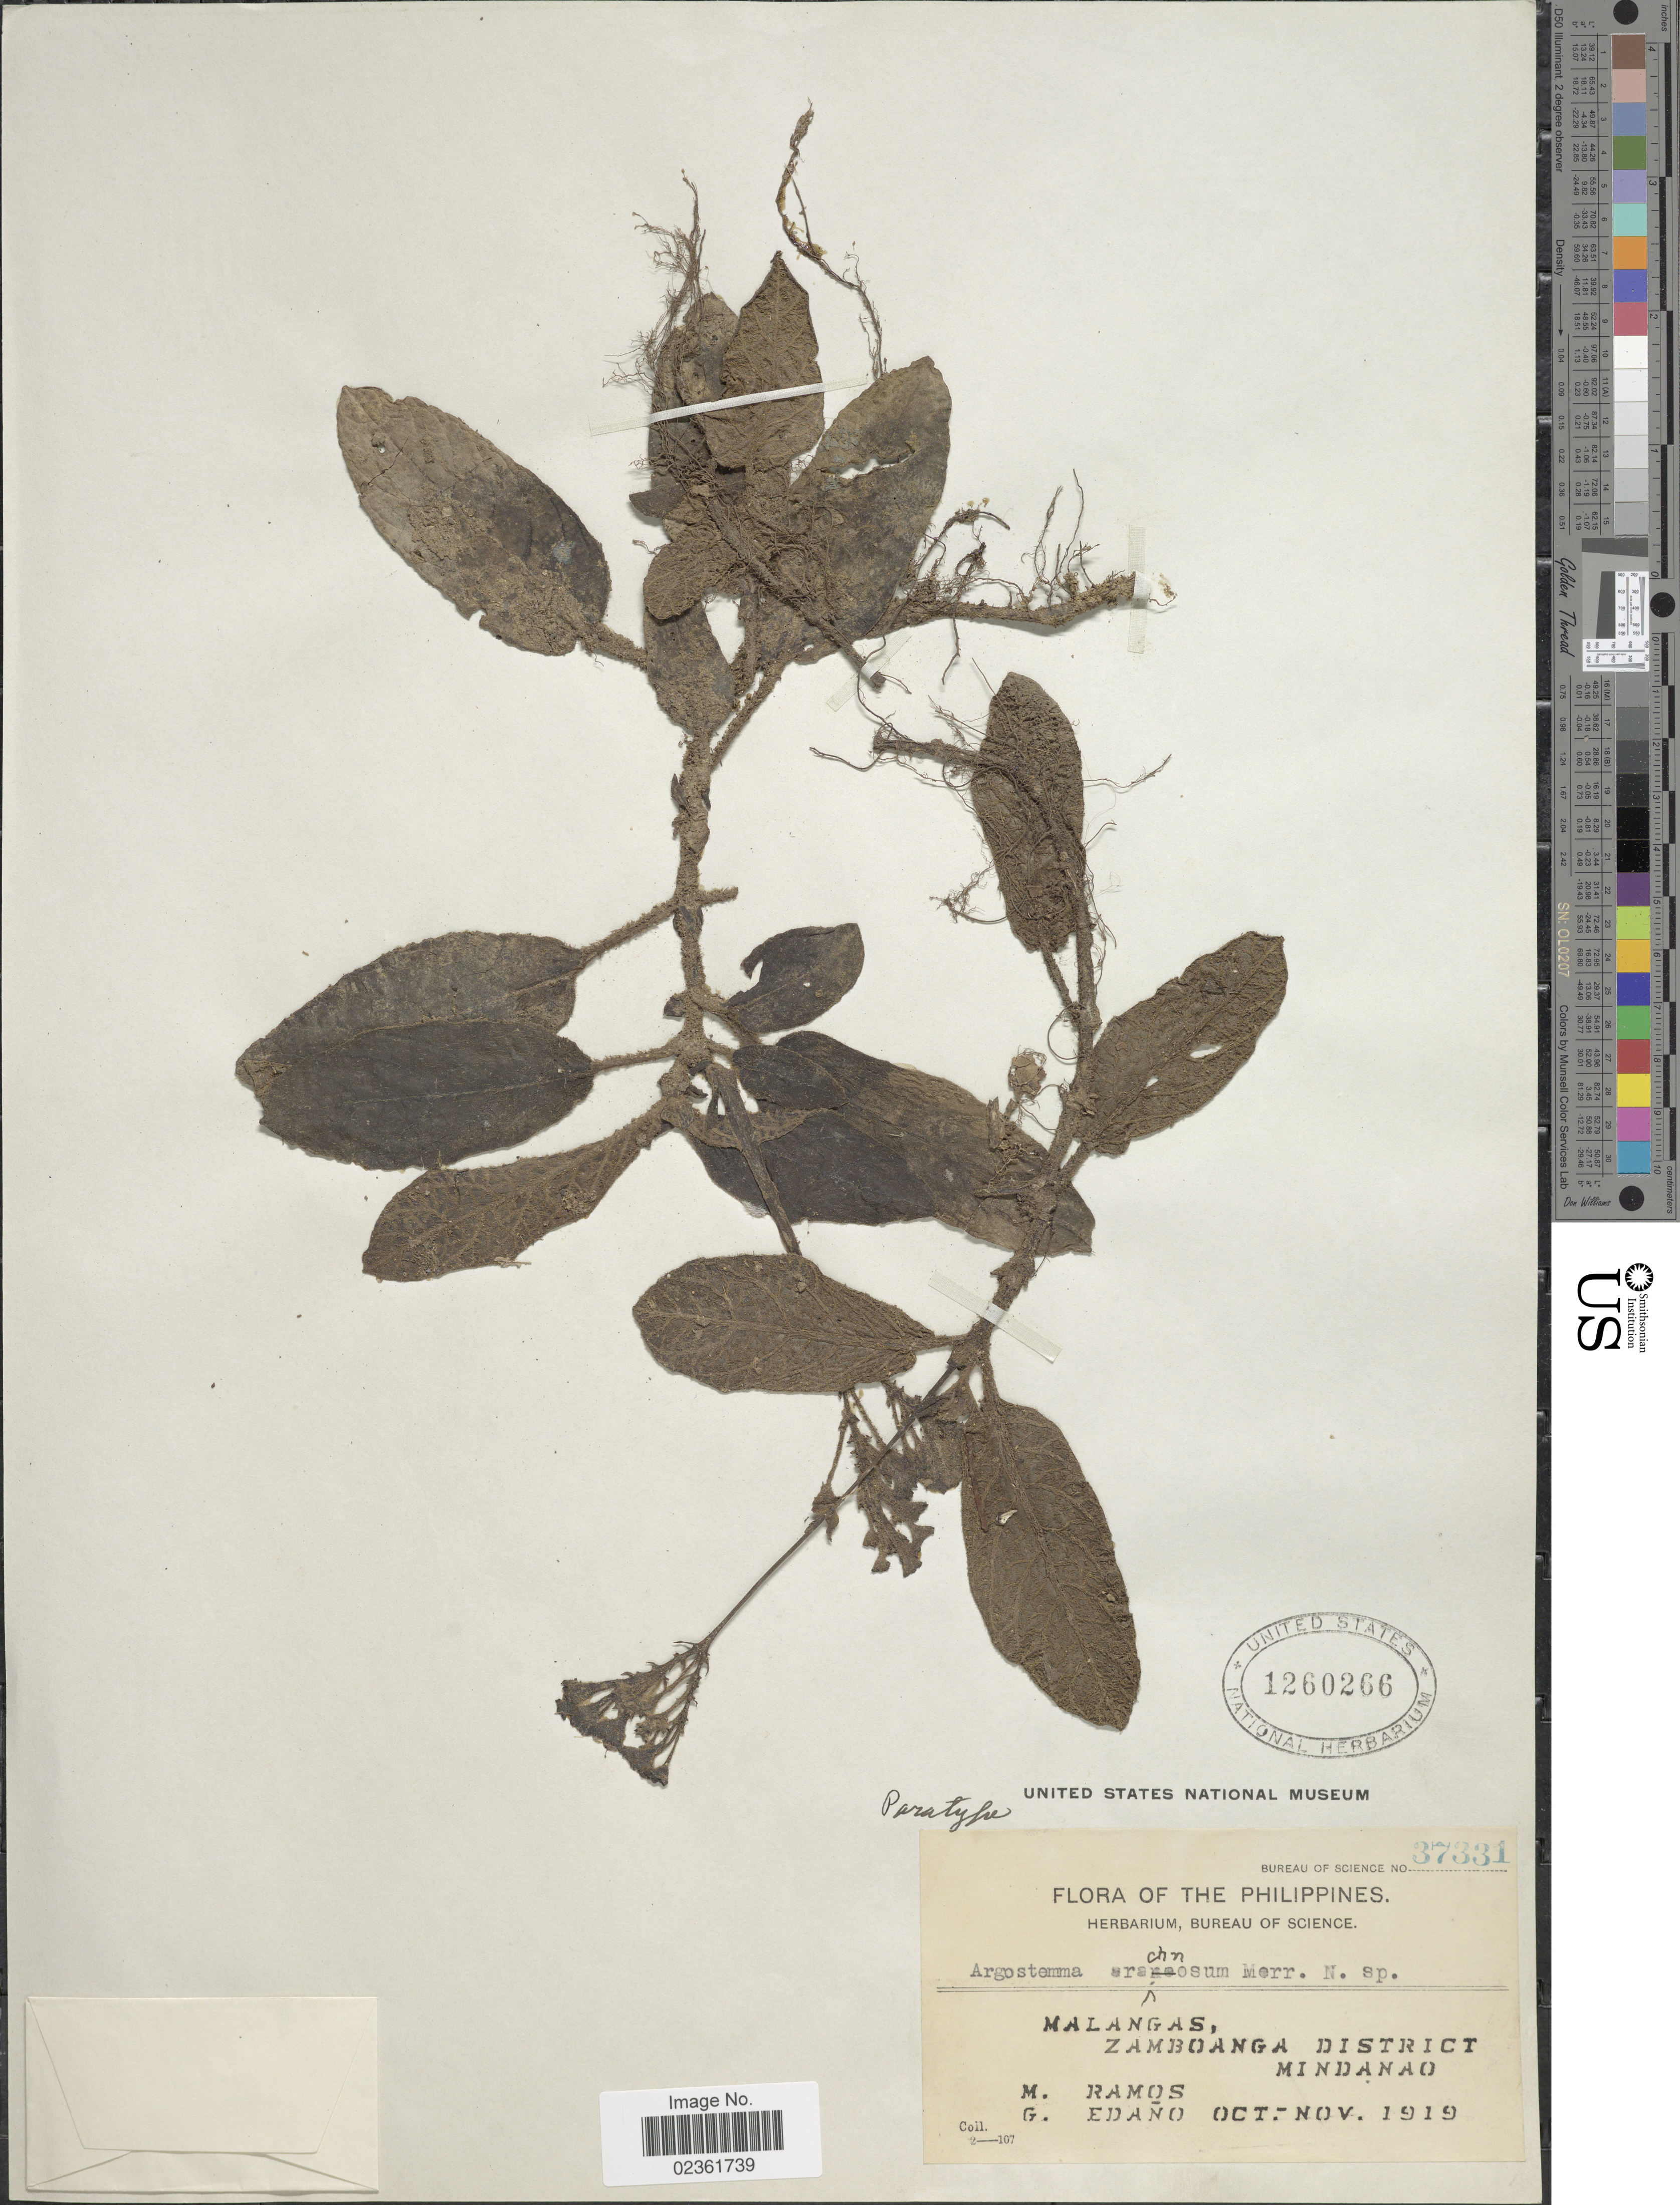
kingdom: Plantae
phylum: Tracheophyta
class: Magnoliopsida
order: Gentianales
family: Rubiaceae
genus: Argostemma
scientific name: Argostemma arachnosum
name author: Merr.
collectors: M. Ramos & G. Edaño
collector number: Bureau of Science 37331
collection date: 1919-10/1919-11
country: Philippines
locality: Malangas, Zamboanga District, Mindanao.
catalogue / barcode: US 1260266